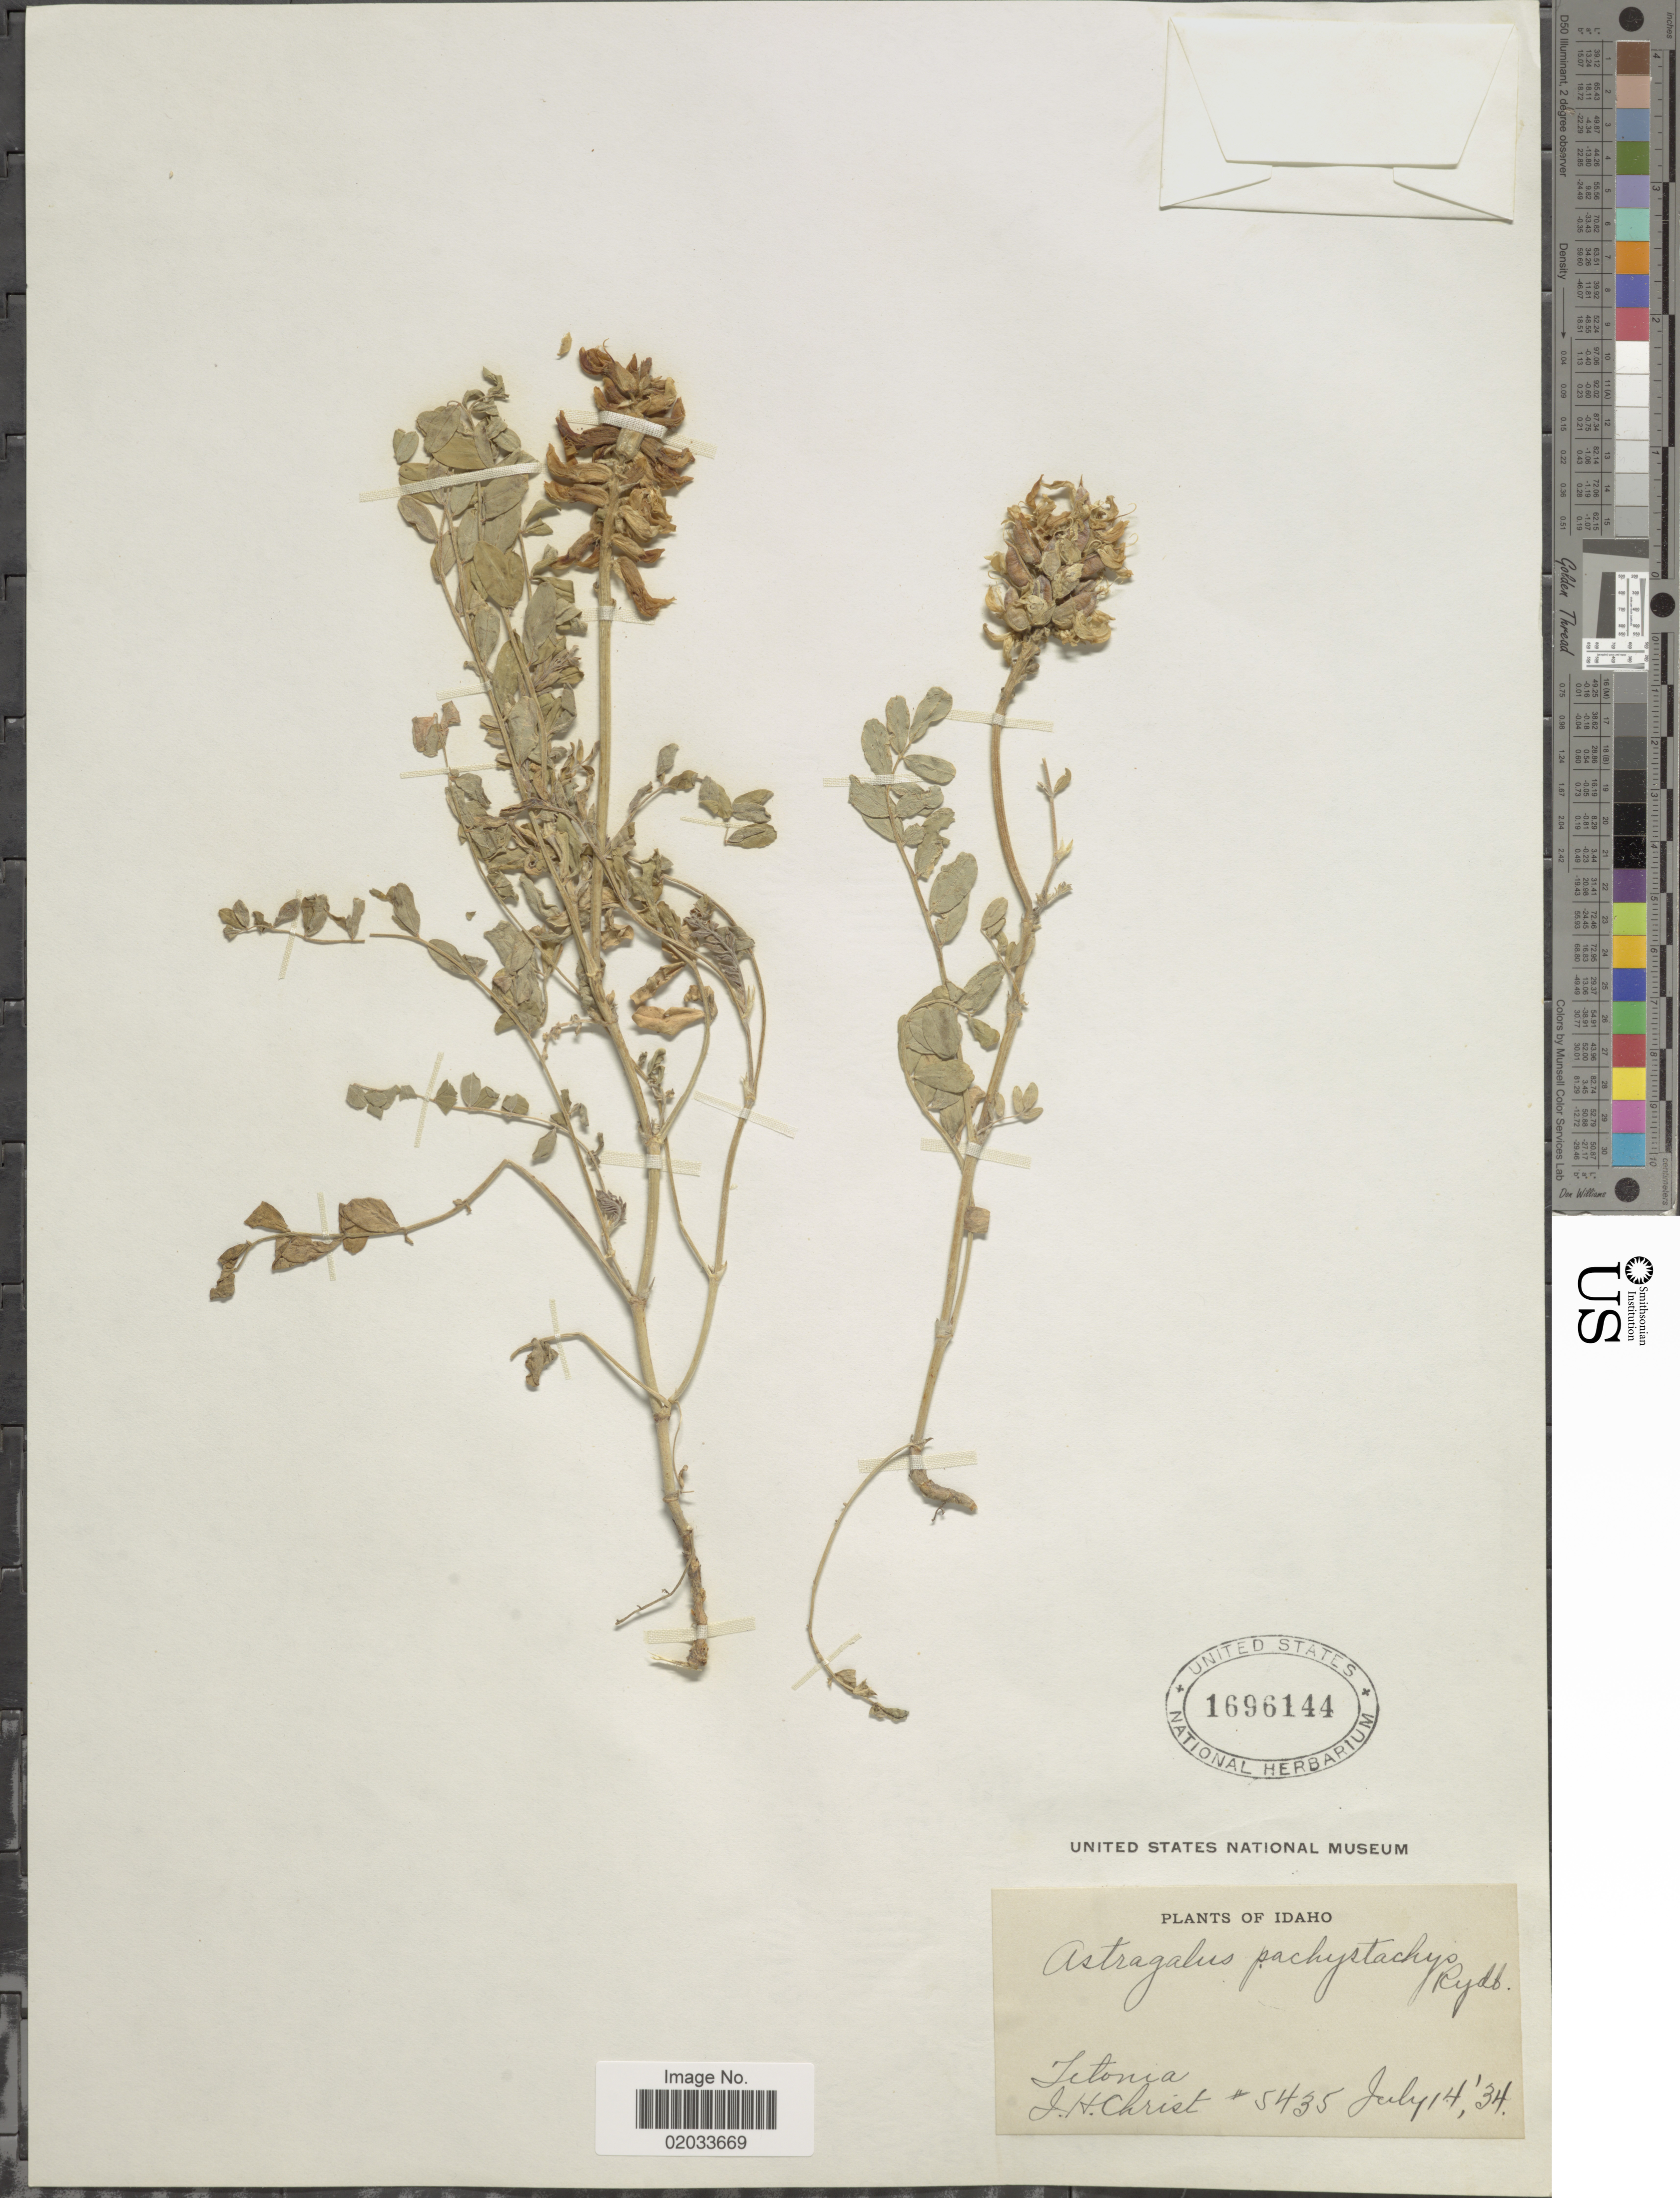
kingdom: Plantae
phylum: Tracheophyta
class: Magnoliopsida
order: Fabales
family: Fabaceae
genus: Astragalus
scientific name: Astragalus pachystachys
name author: Bunge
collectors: J. H. Christ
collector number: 5435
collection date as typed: Transcribed d/m/y: 14/7/34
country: United States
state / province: Idaho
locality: Tetonia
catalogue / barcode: US 1696144